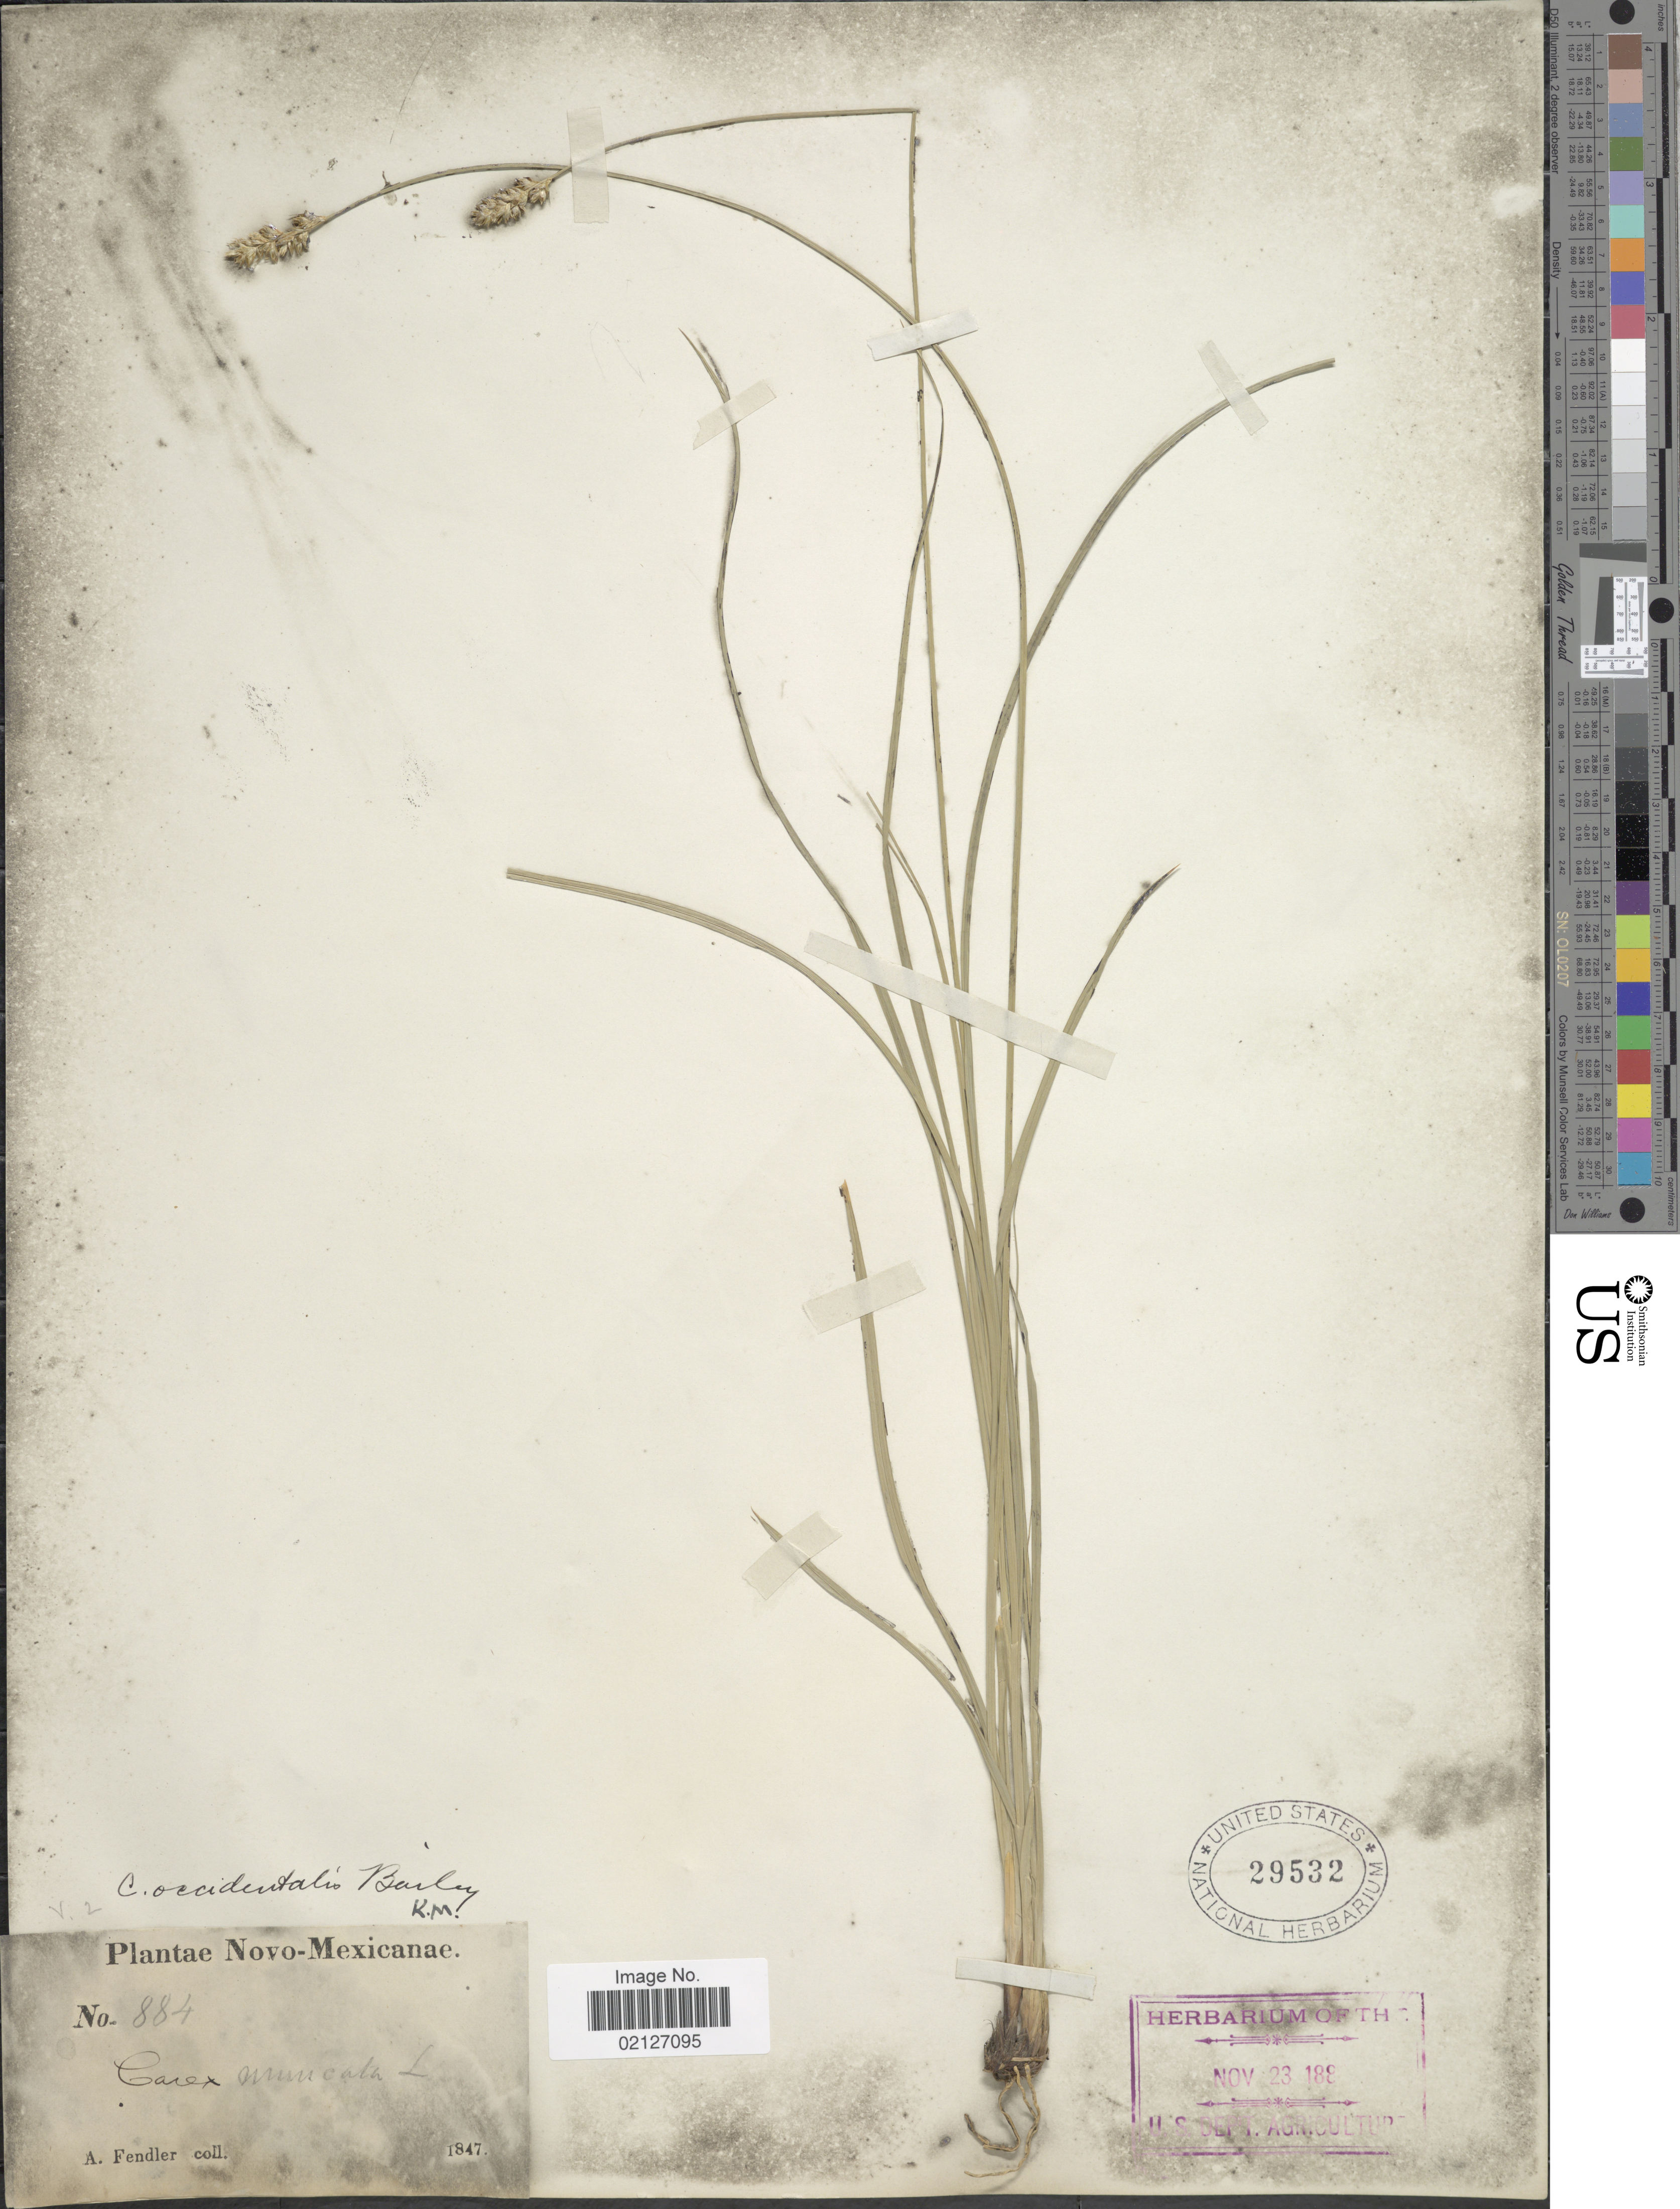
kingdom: Plantae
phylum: Tracheophyta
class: Liliopsida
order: Poales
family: Cyperaceae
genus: Carex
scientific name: Carex occidentalis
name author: L.H. Bailey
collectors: A. Fendler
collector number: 884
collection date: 1847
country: United States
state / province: New Mexico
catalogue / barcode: US 29532